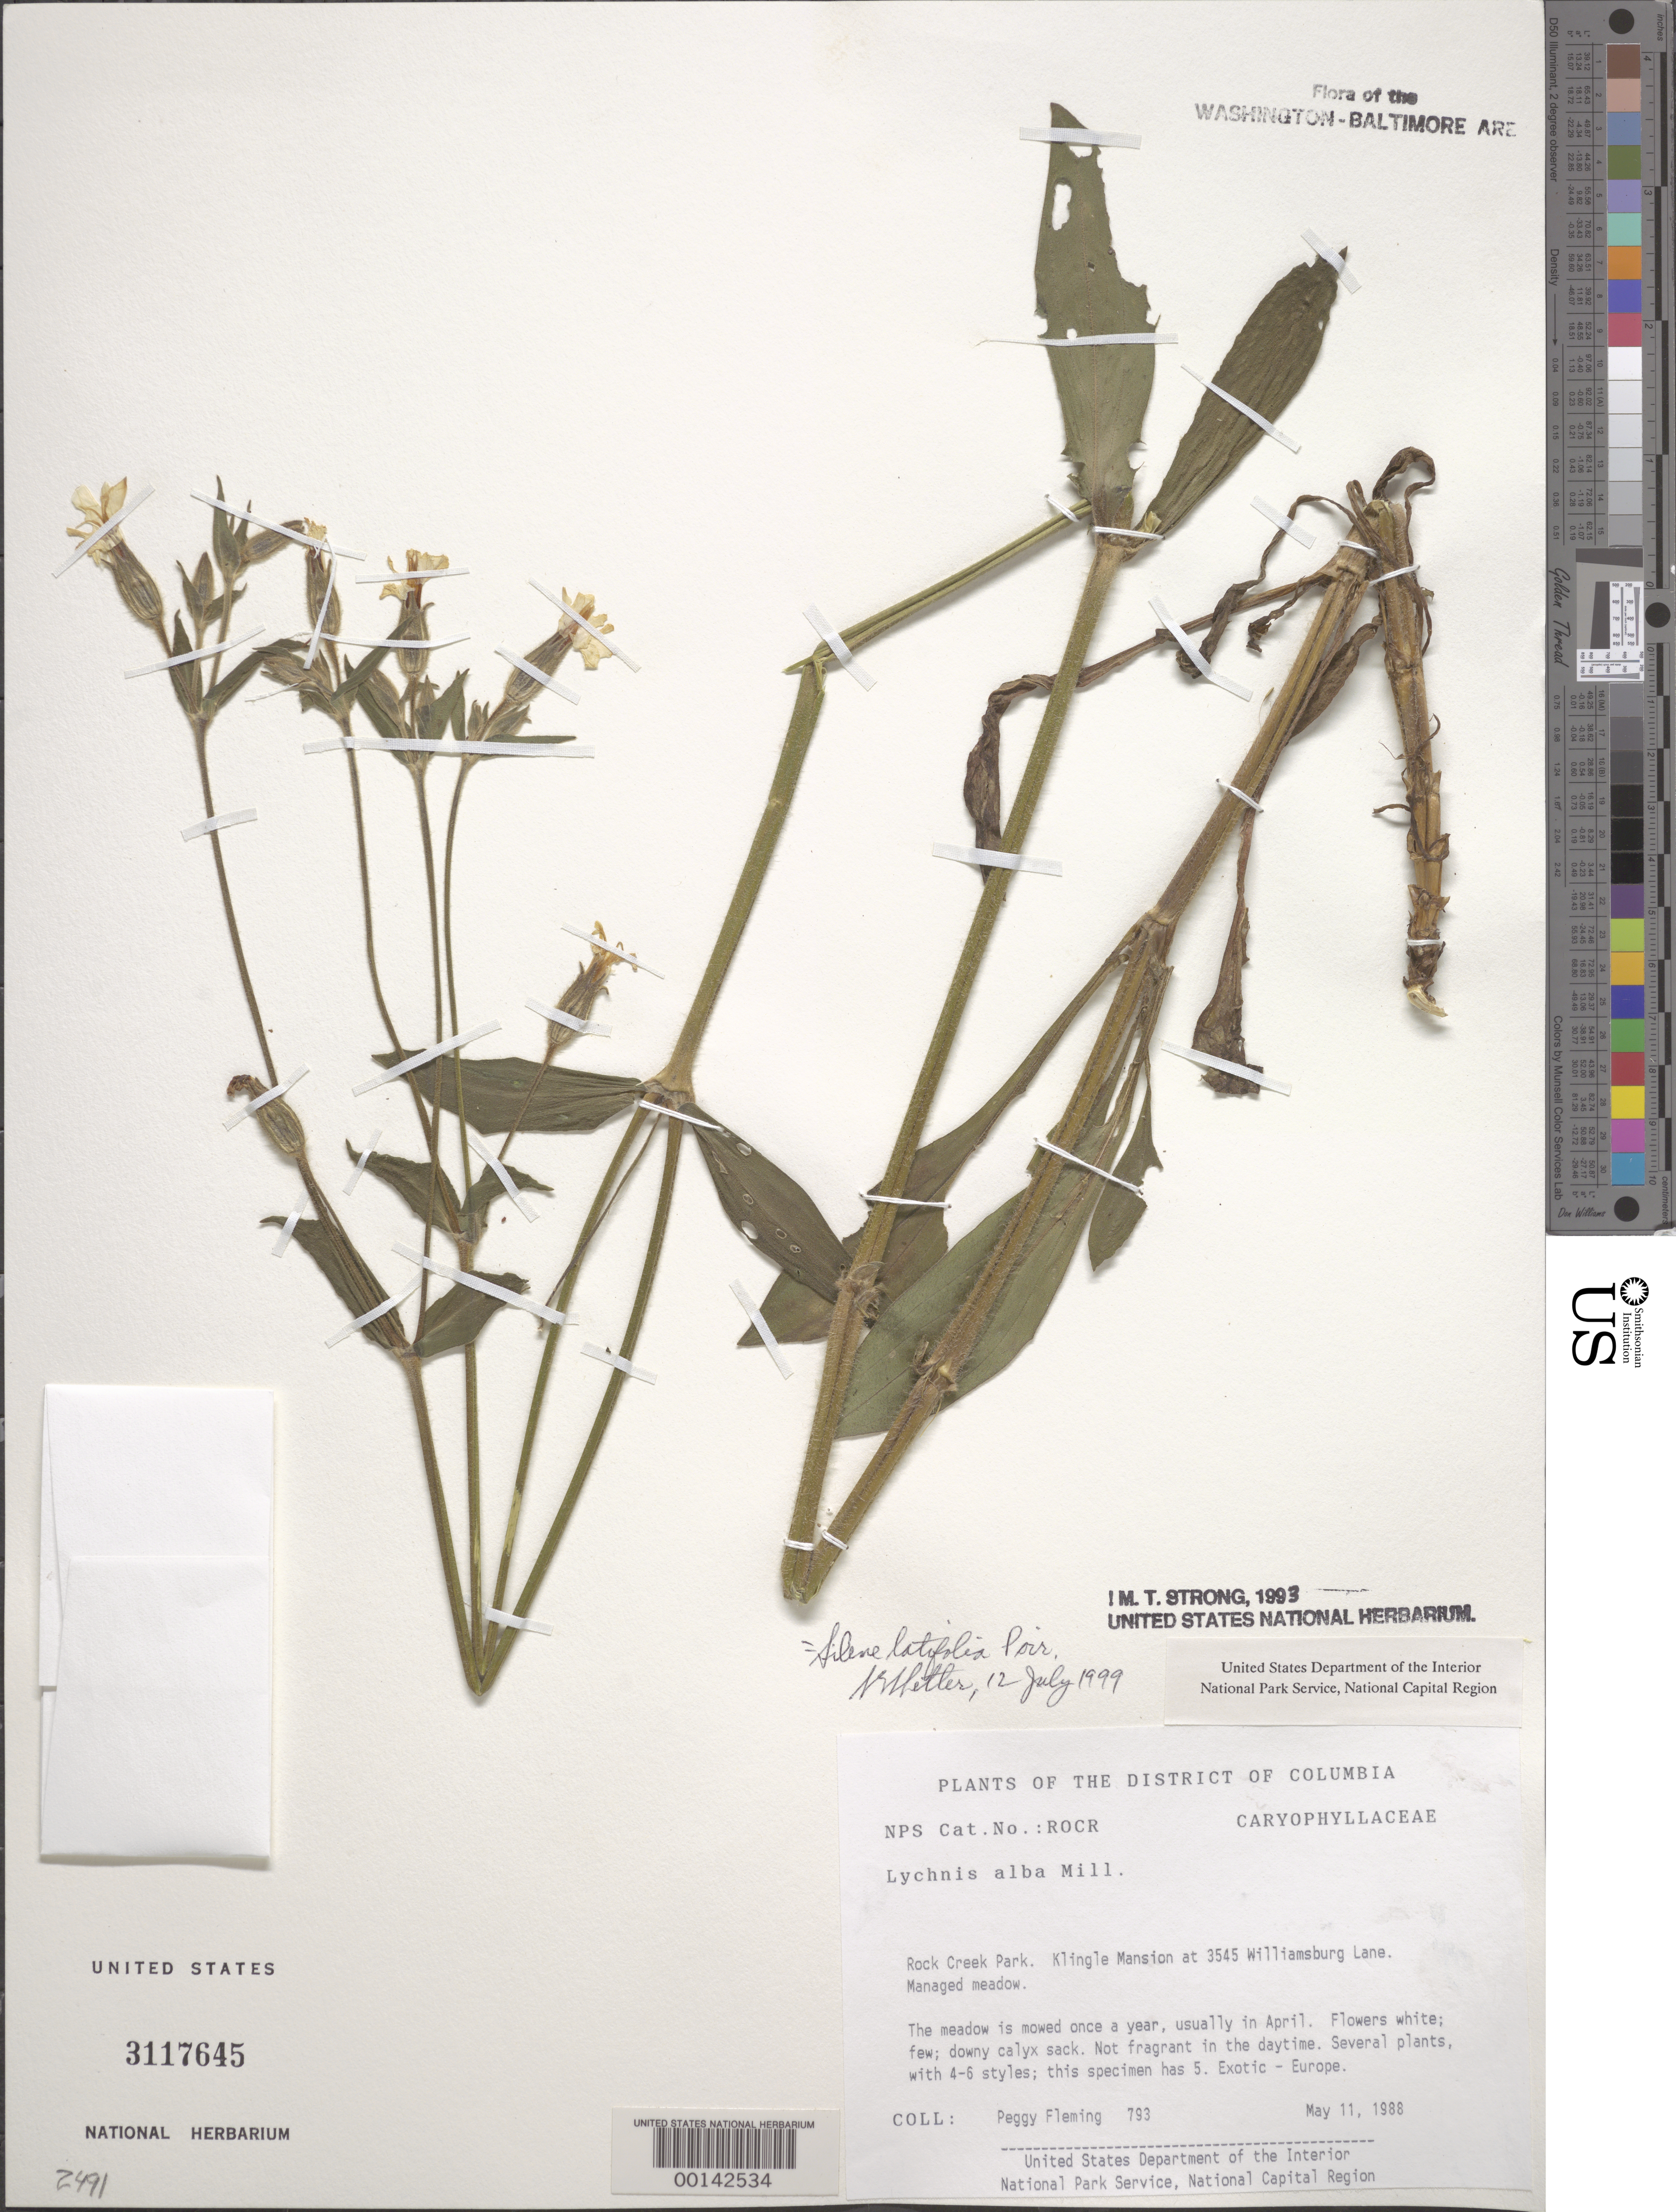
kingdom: Plantae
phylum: Tracheophyta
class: Magnoliopsida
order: Caryophyllales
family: Caryophyllaceae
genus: Silene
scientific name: Silene latifolia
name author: Poir.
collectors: P. Fleming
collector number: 793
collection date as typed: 11 May 1988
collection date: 1988-05-11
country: United States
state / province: District of Columbia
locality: Rock Creek Park. Klingle Mansion at 3545 Williamsburg Lane. Rock Creek Park & vicinity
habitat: Managed meadow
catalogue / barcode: US 3117645